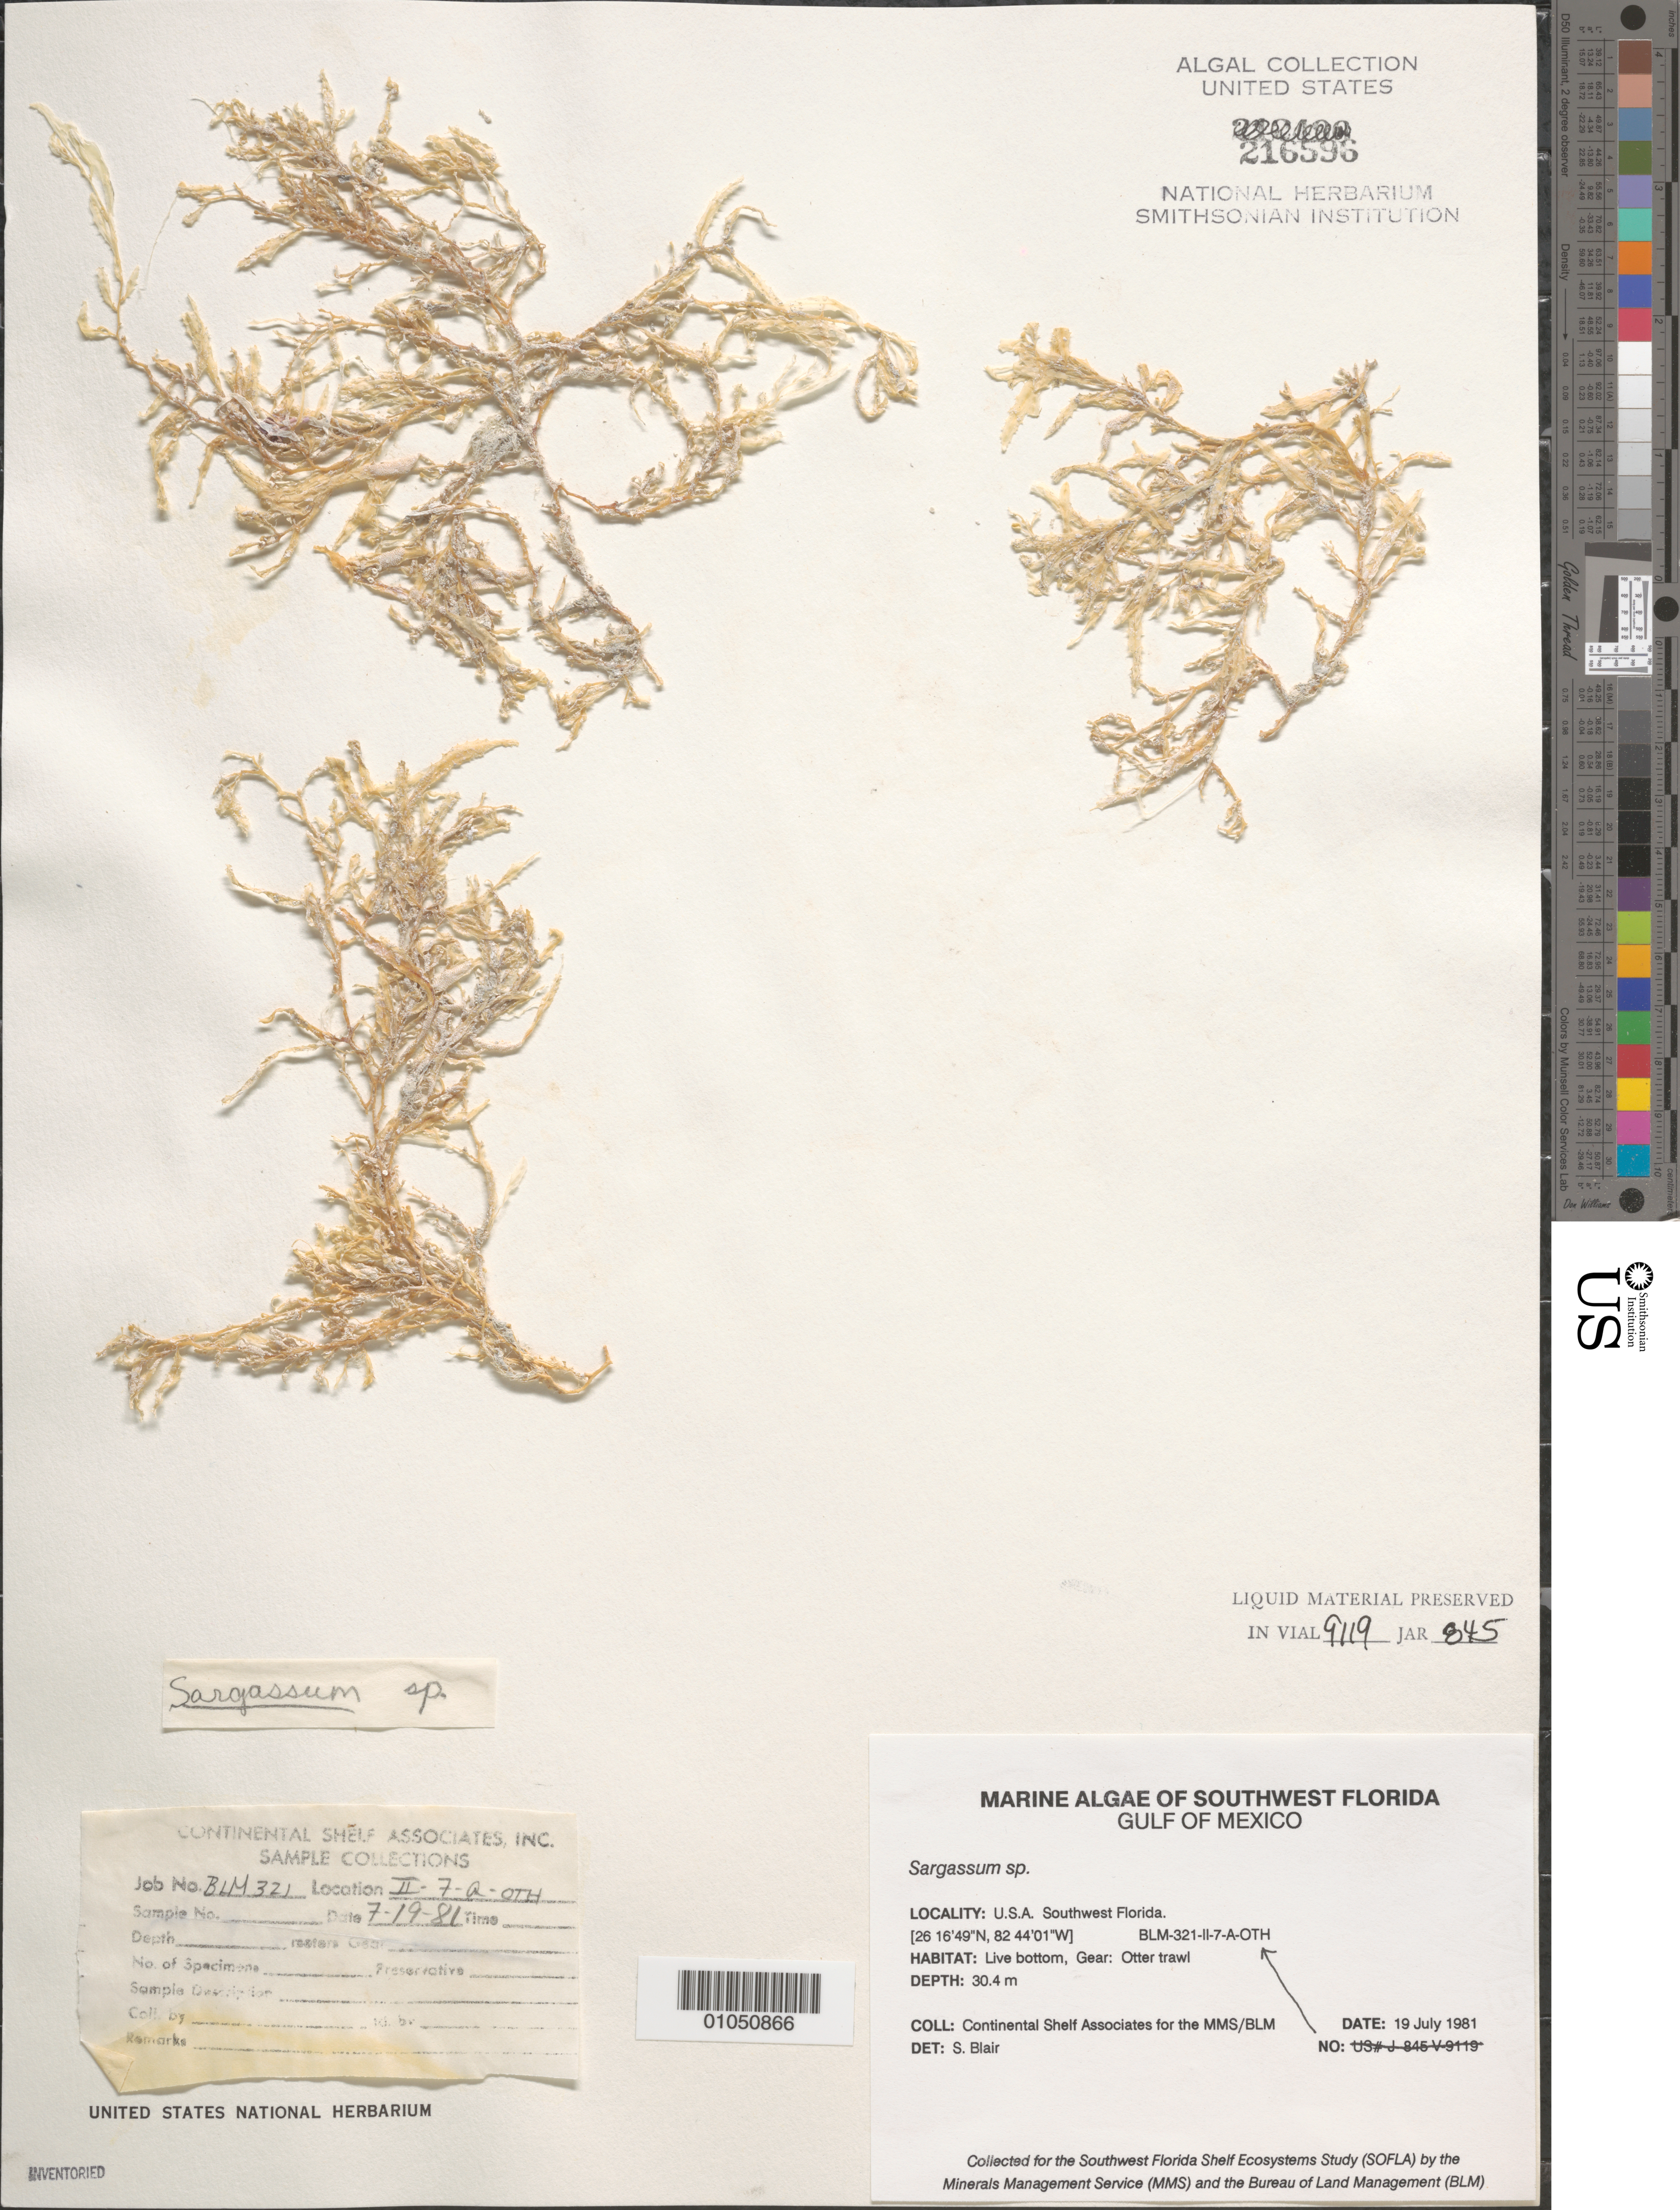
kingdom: Chromista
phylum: Ochrophyta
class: Phaeophyceae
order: Fucales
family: Sargassaceae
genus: Sargassum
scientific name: Sargassum sp.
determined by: Blair, S. M.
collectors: Continental Shelf Associates for the MMS/BLM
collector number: BLM-321-II-7-A-OTH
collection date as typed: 19 Jul 1981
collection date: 1981-07-19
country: United States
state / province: Florida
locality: Gulf of Mexico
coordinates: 26 16'49"N, 82 44'01"W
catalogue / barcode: US 216596